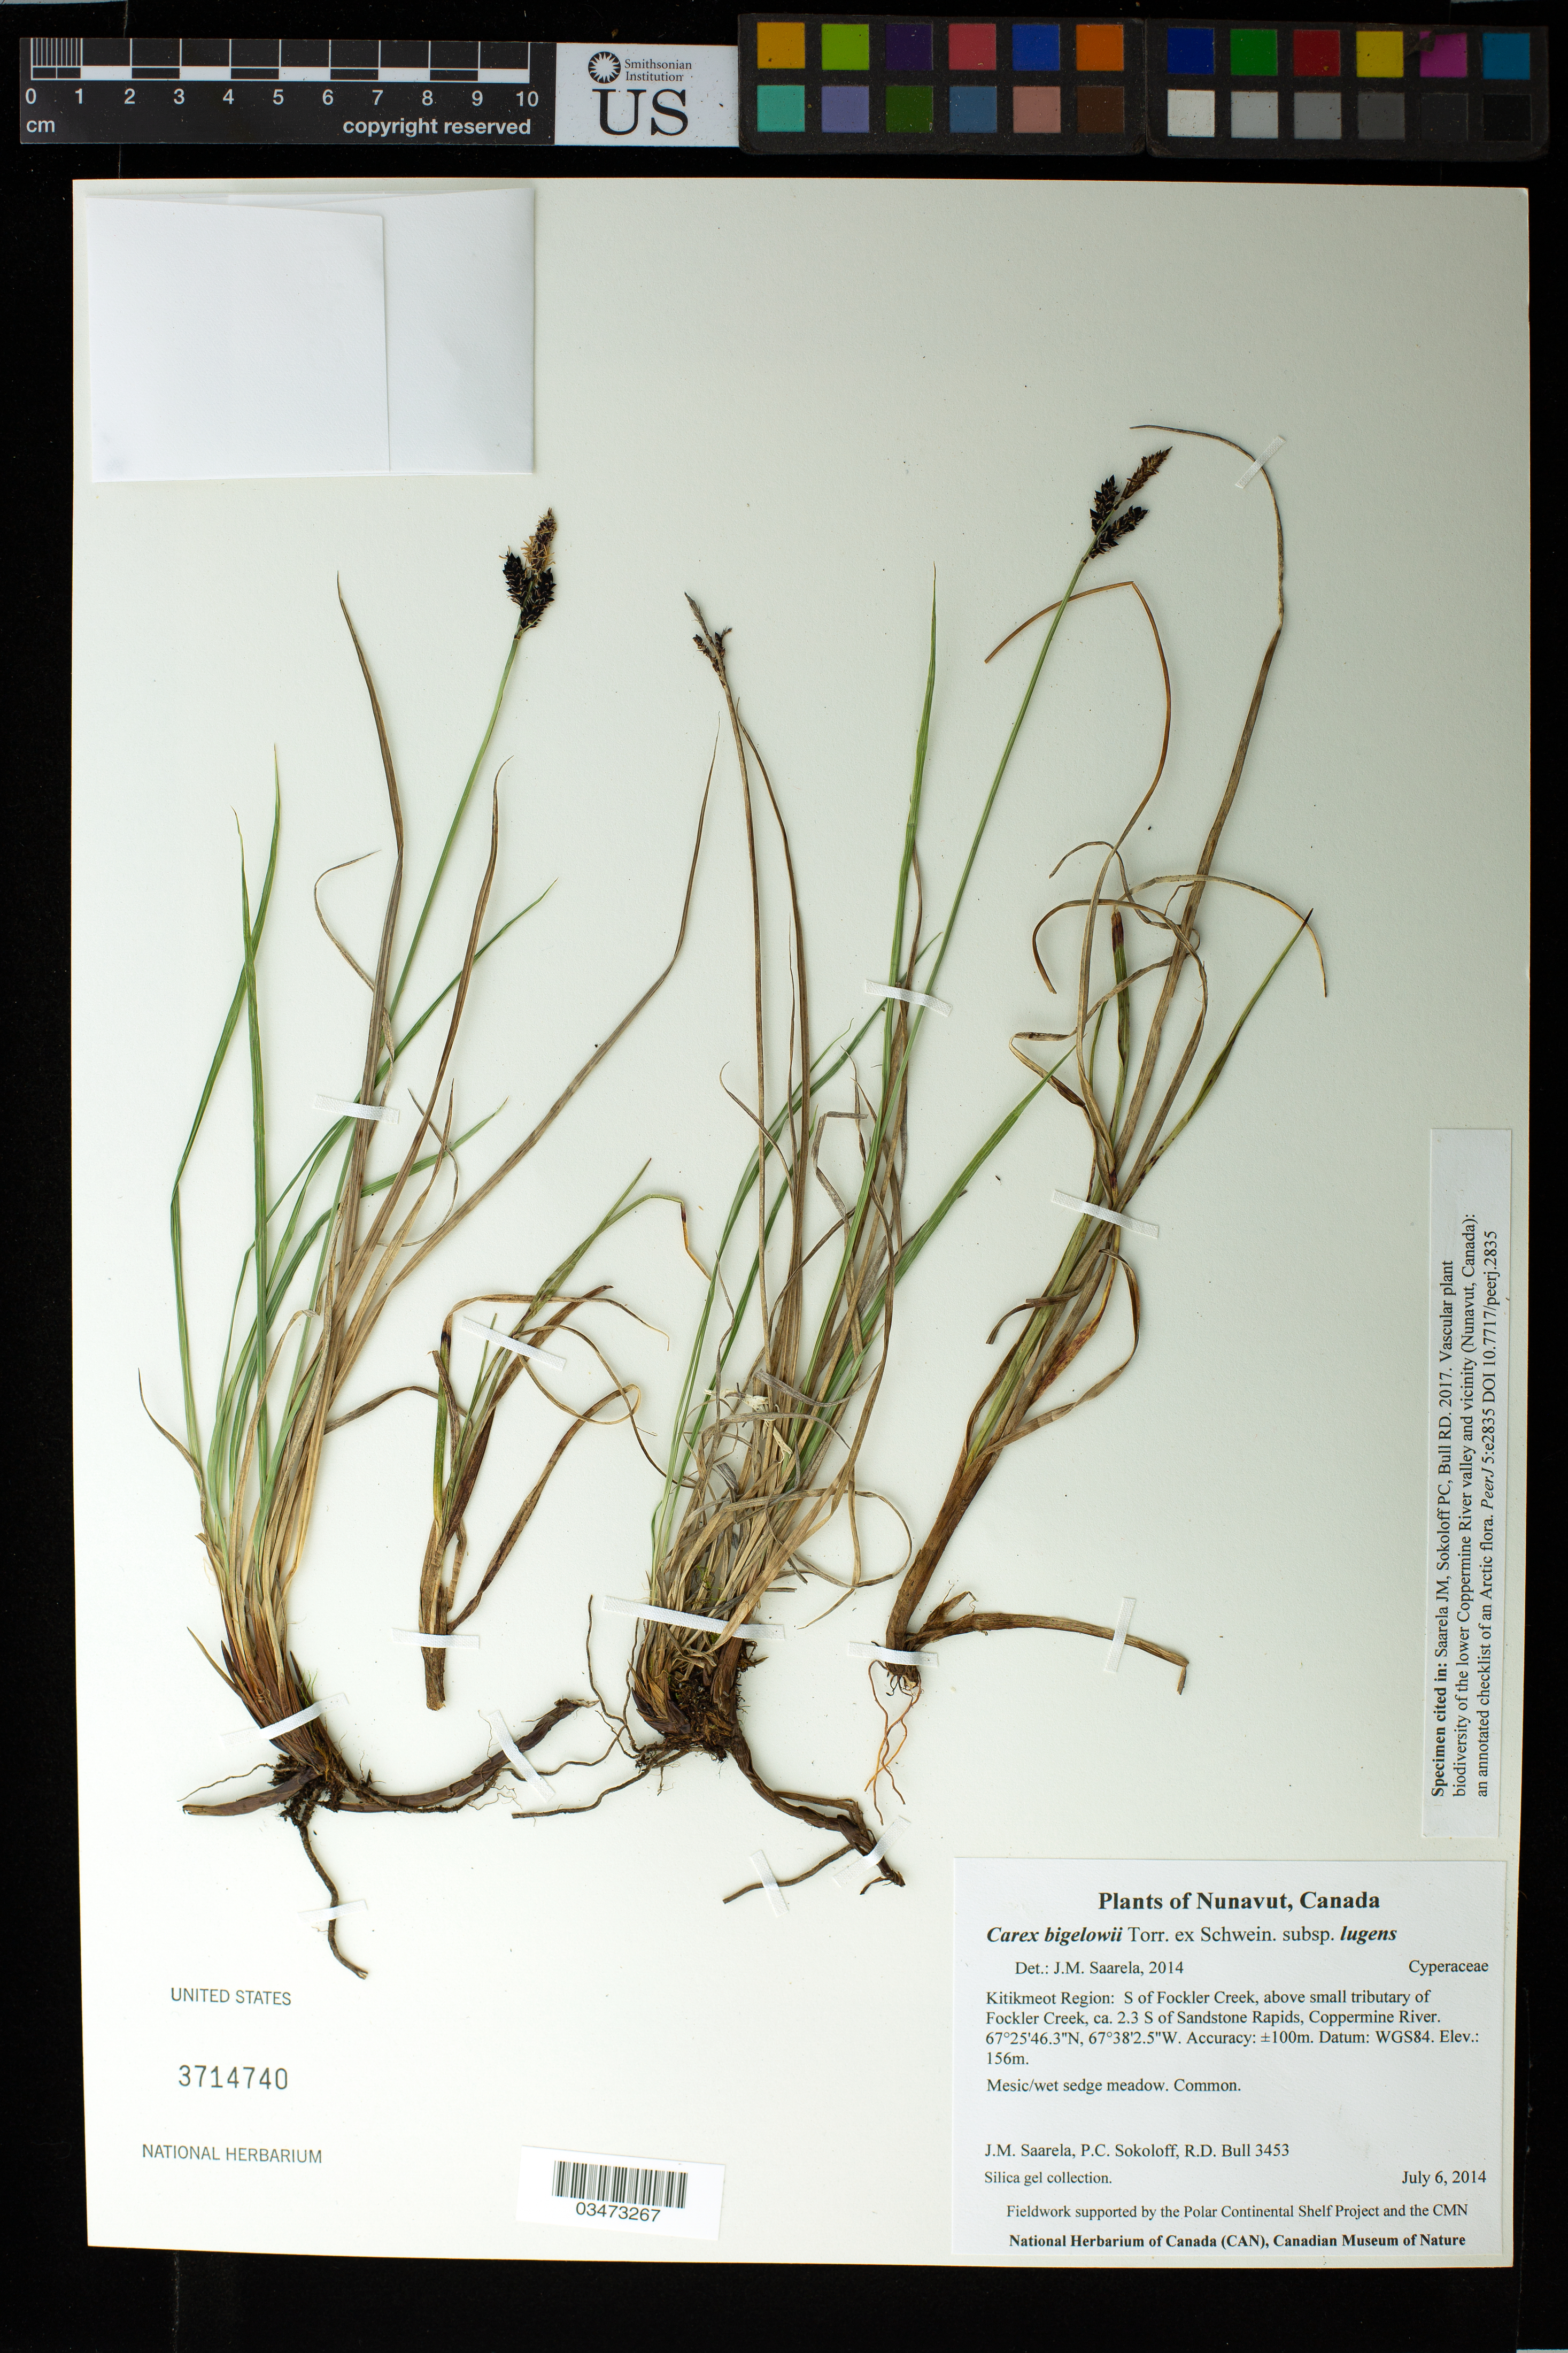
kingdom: Plantae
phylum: Tracheophyta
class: Liliopsida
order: Poales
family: Cyperaceae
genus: Carex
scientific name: Carex bigelowii subsp. lugens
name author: (Holm) T.V. Egorova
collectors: J. Saarela, P. Sokoloff & R. Bull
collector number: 3453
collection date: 2014-07-06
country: Canada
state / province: Nunavut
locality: Kitikmeot Region: S of Fockler Creek, above small tributary of Fockler Creek, ca. 2.3 S of Sandstone Rapids, Coppermine River.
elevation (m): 156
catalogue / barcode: US 3714740